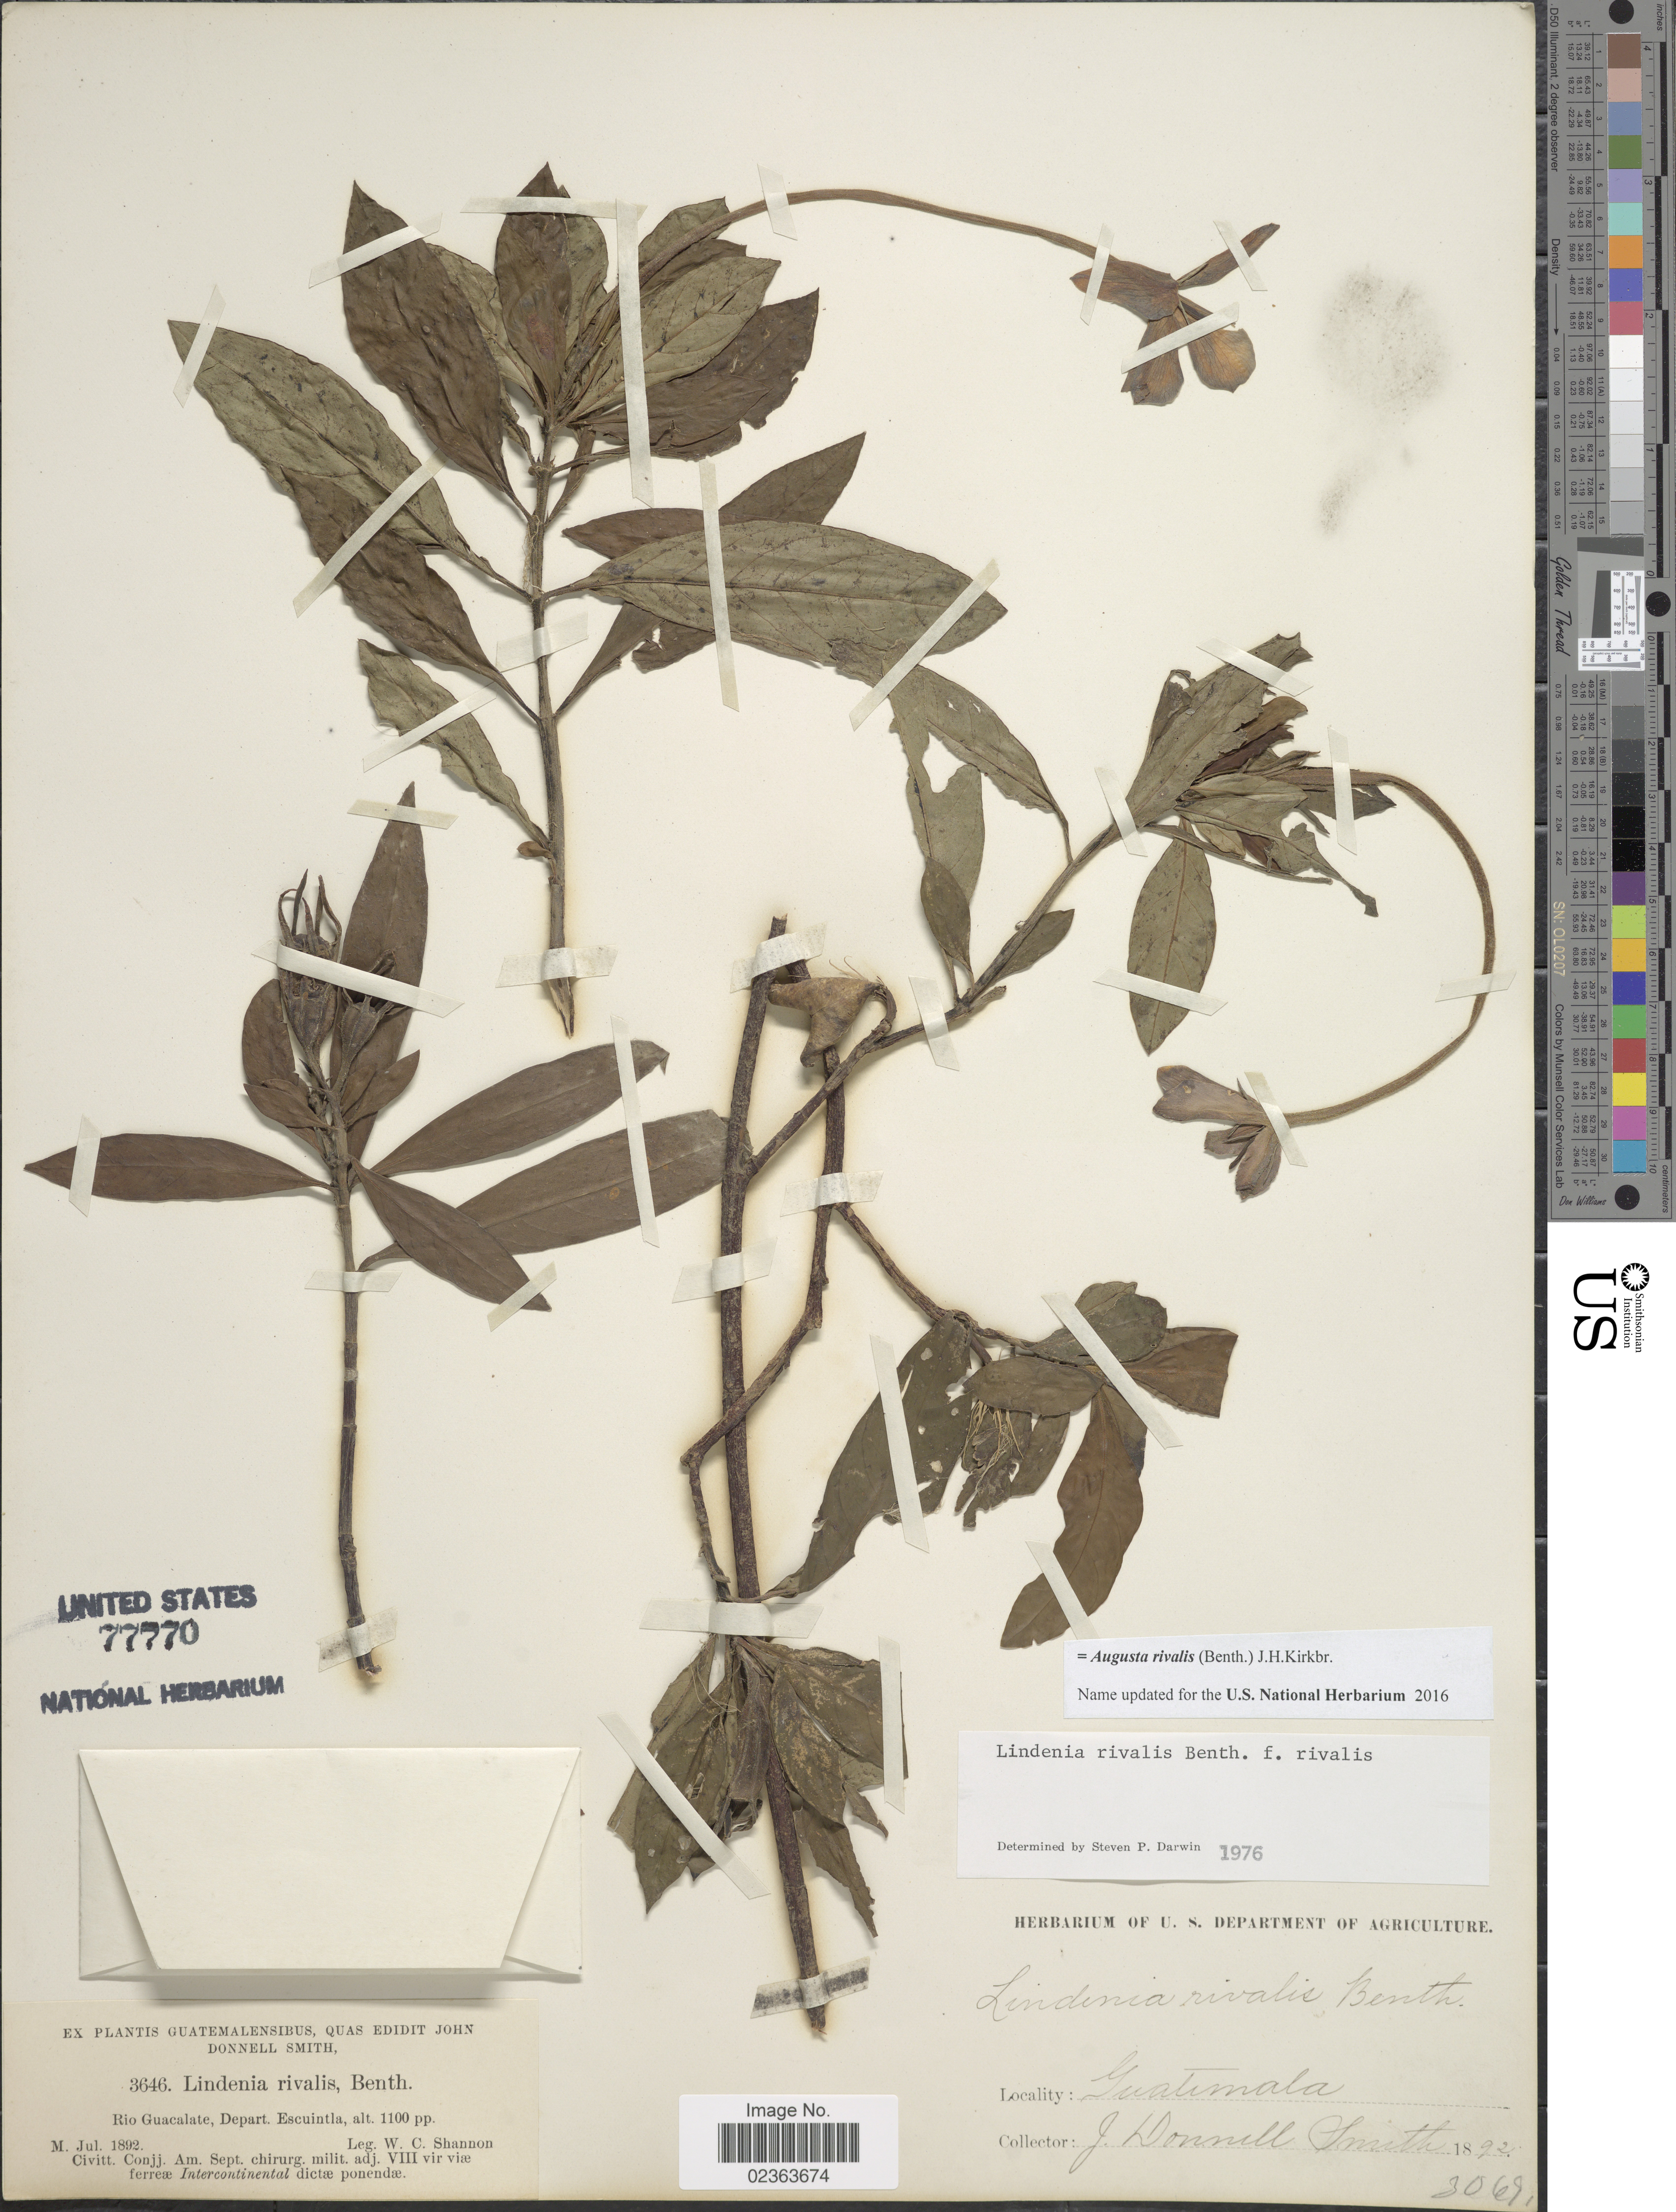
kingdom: Plantae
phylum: Tracheophyta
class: Magnoliopsida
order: Gentianales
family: Rubiaceae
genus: Augusta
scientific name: Augusta rivalis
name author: (Benth.) J.H. Kirkbr.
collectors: W. C. Shannon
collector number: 3646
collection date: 1892-07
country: Guatemala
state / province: Escuintla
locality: Rio Guacalate, Depart. Escuintla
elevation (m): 335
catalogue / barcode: US 77770